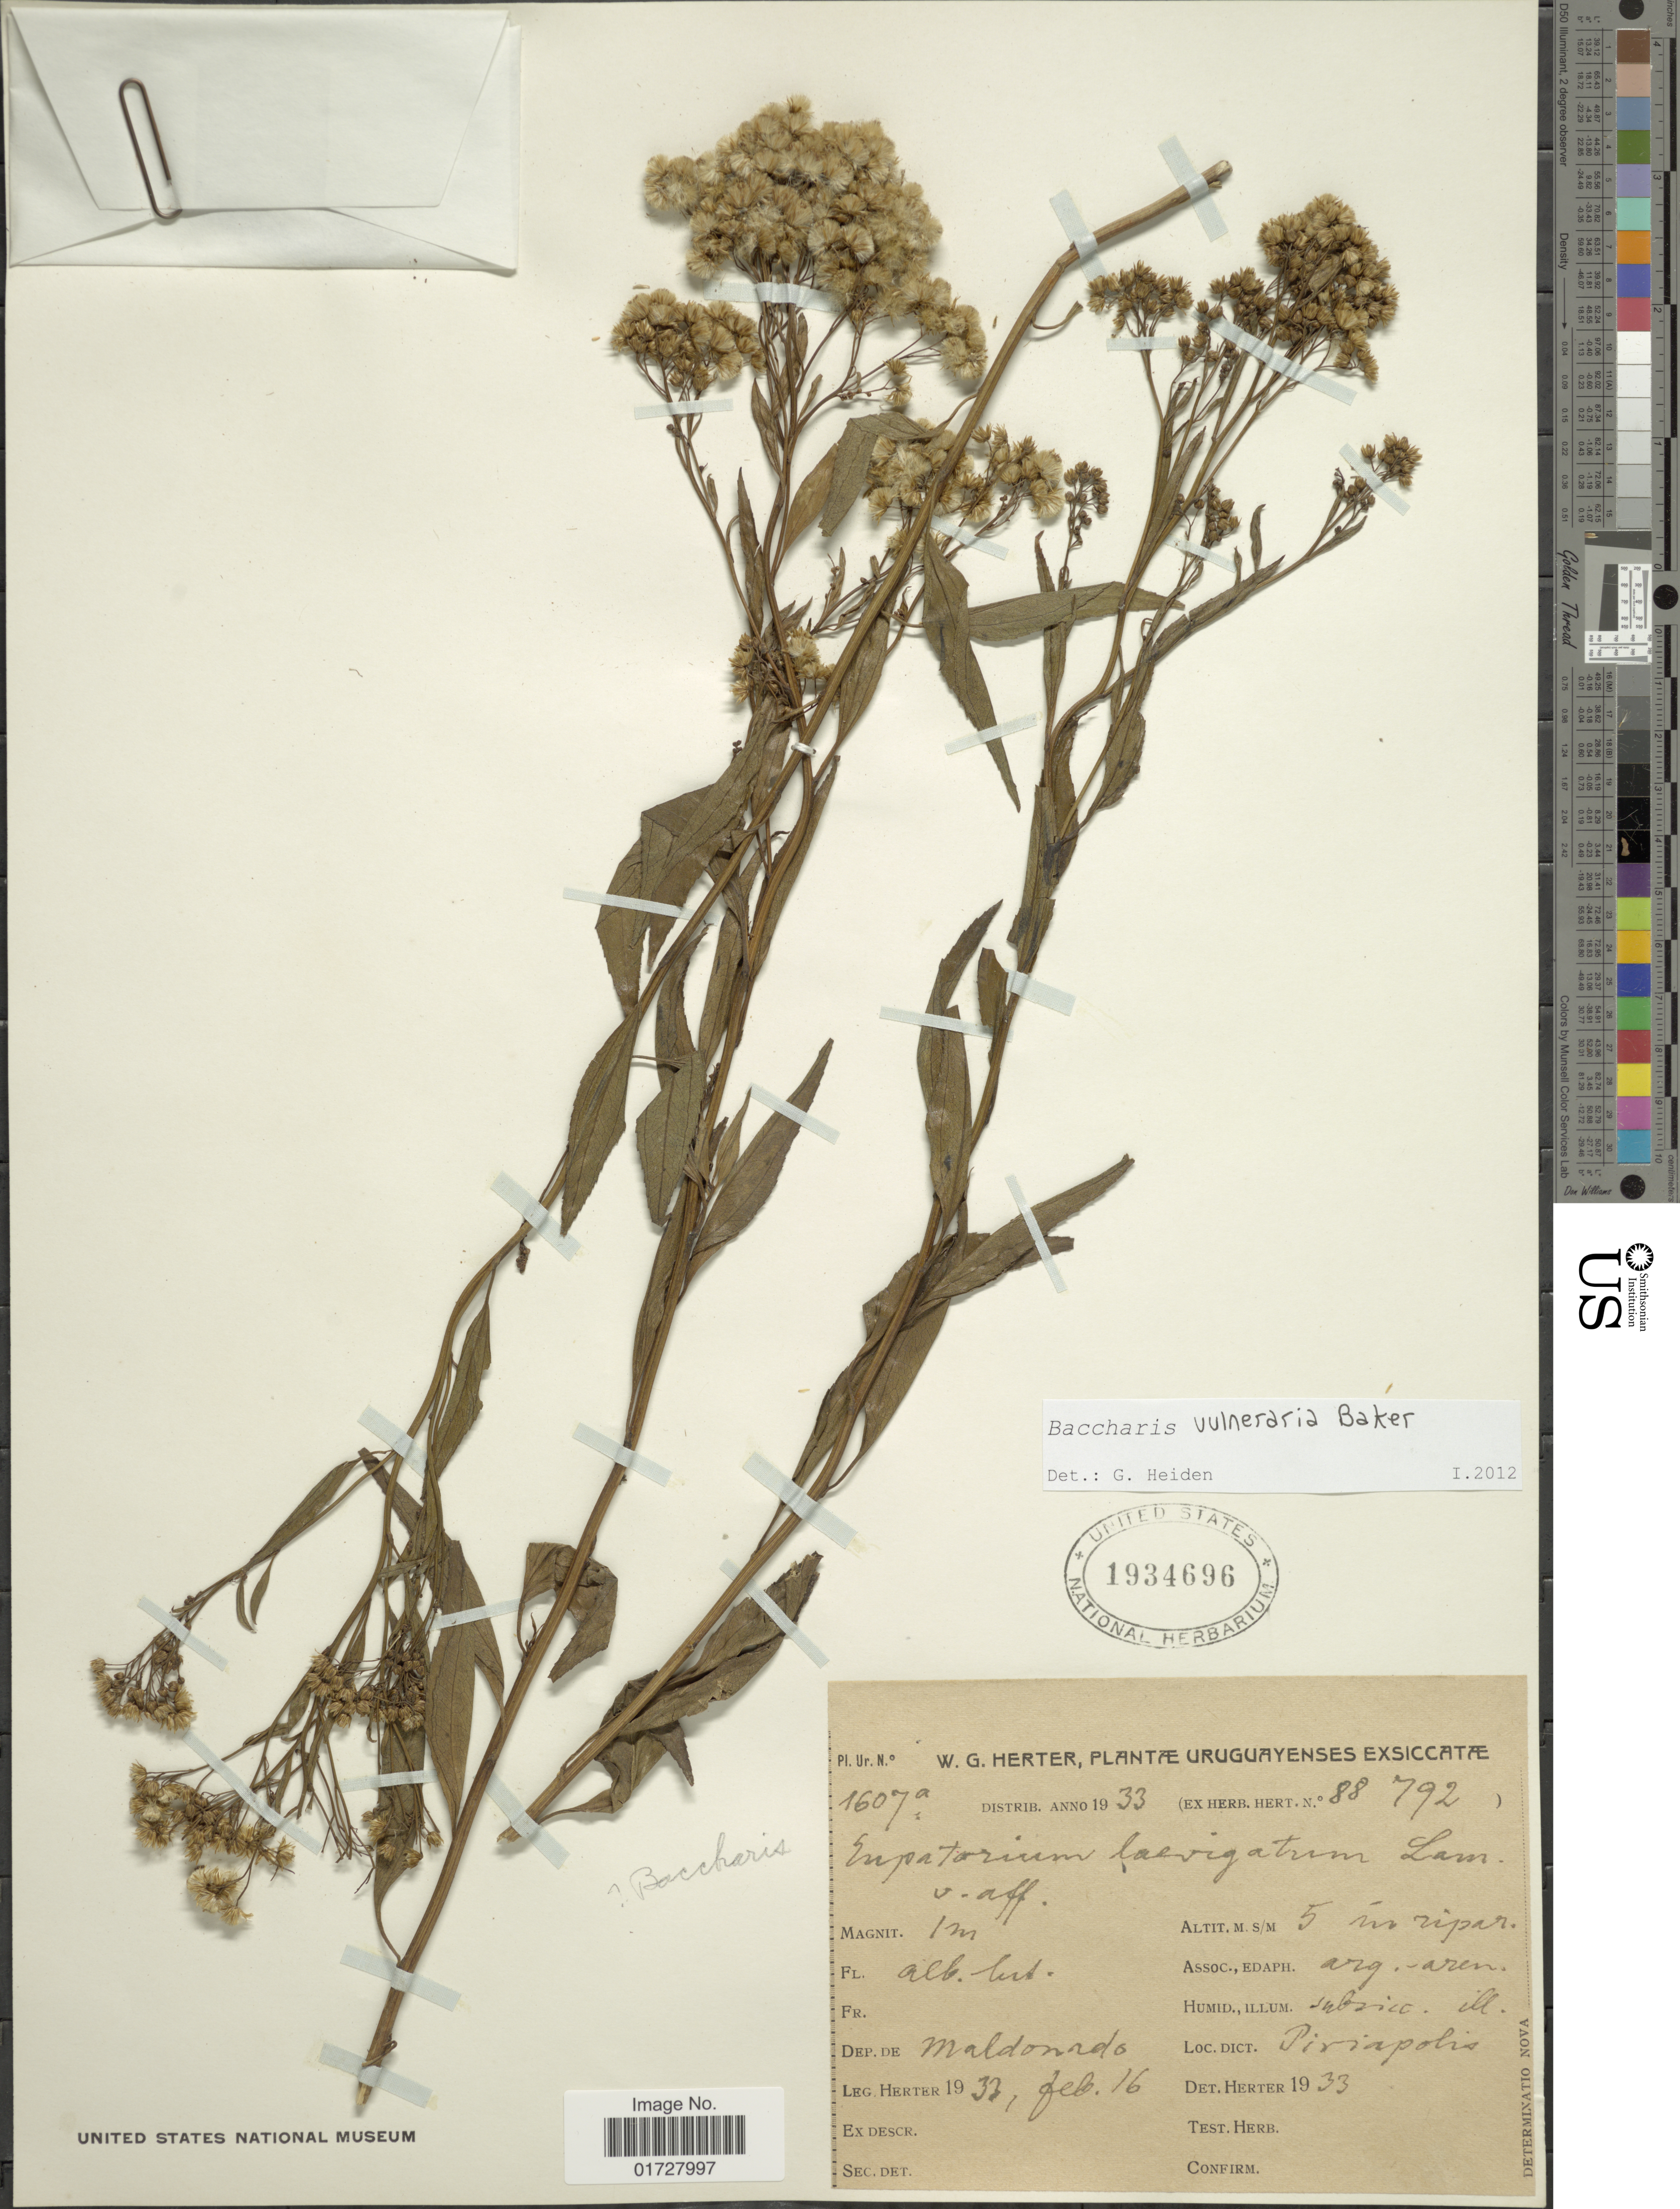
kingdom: Plantae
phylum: Tracheophyta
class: Magnoliopsida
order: Asterales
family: Asteraceae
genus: Baccharis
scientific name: Baccharis vulneraria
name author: Baker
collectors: W. G. Herter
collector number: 1607a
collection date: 1933-02-16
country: Uruguay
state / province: Maldonado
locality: Piriapolis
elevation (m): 5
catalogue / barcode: US 1934696